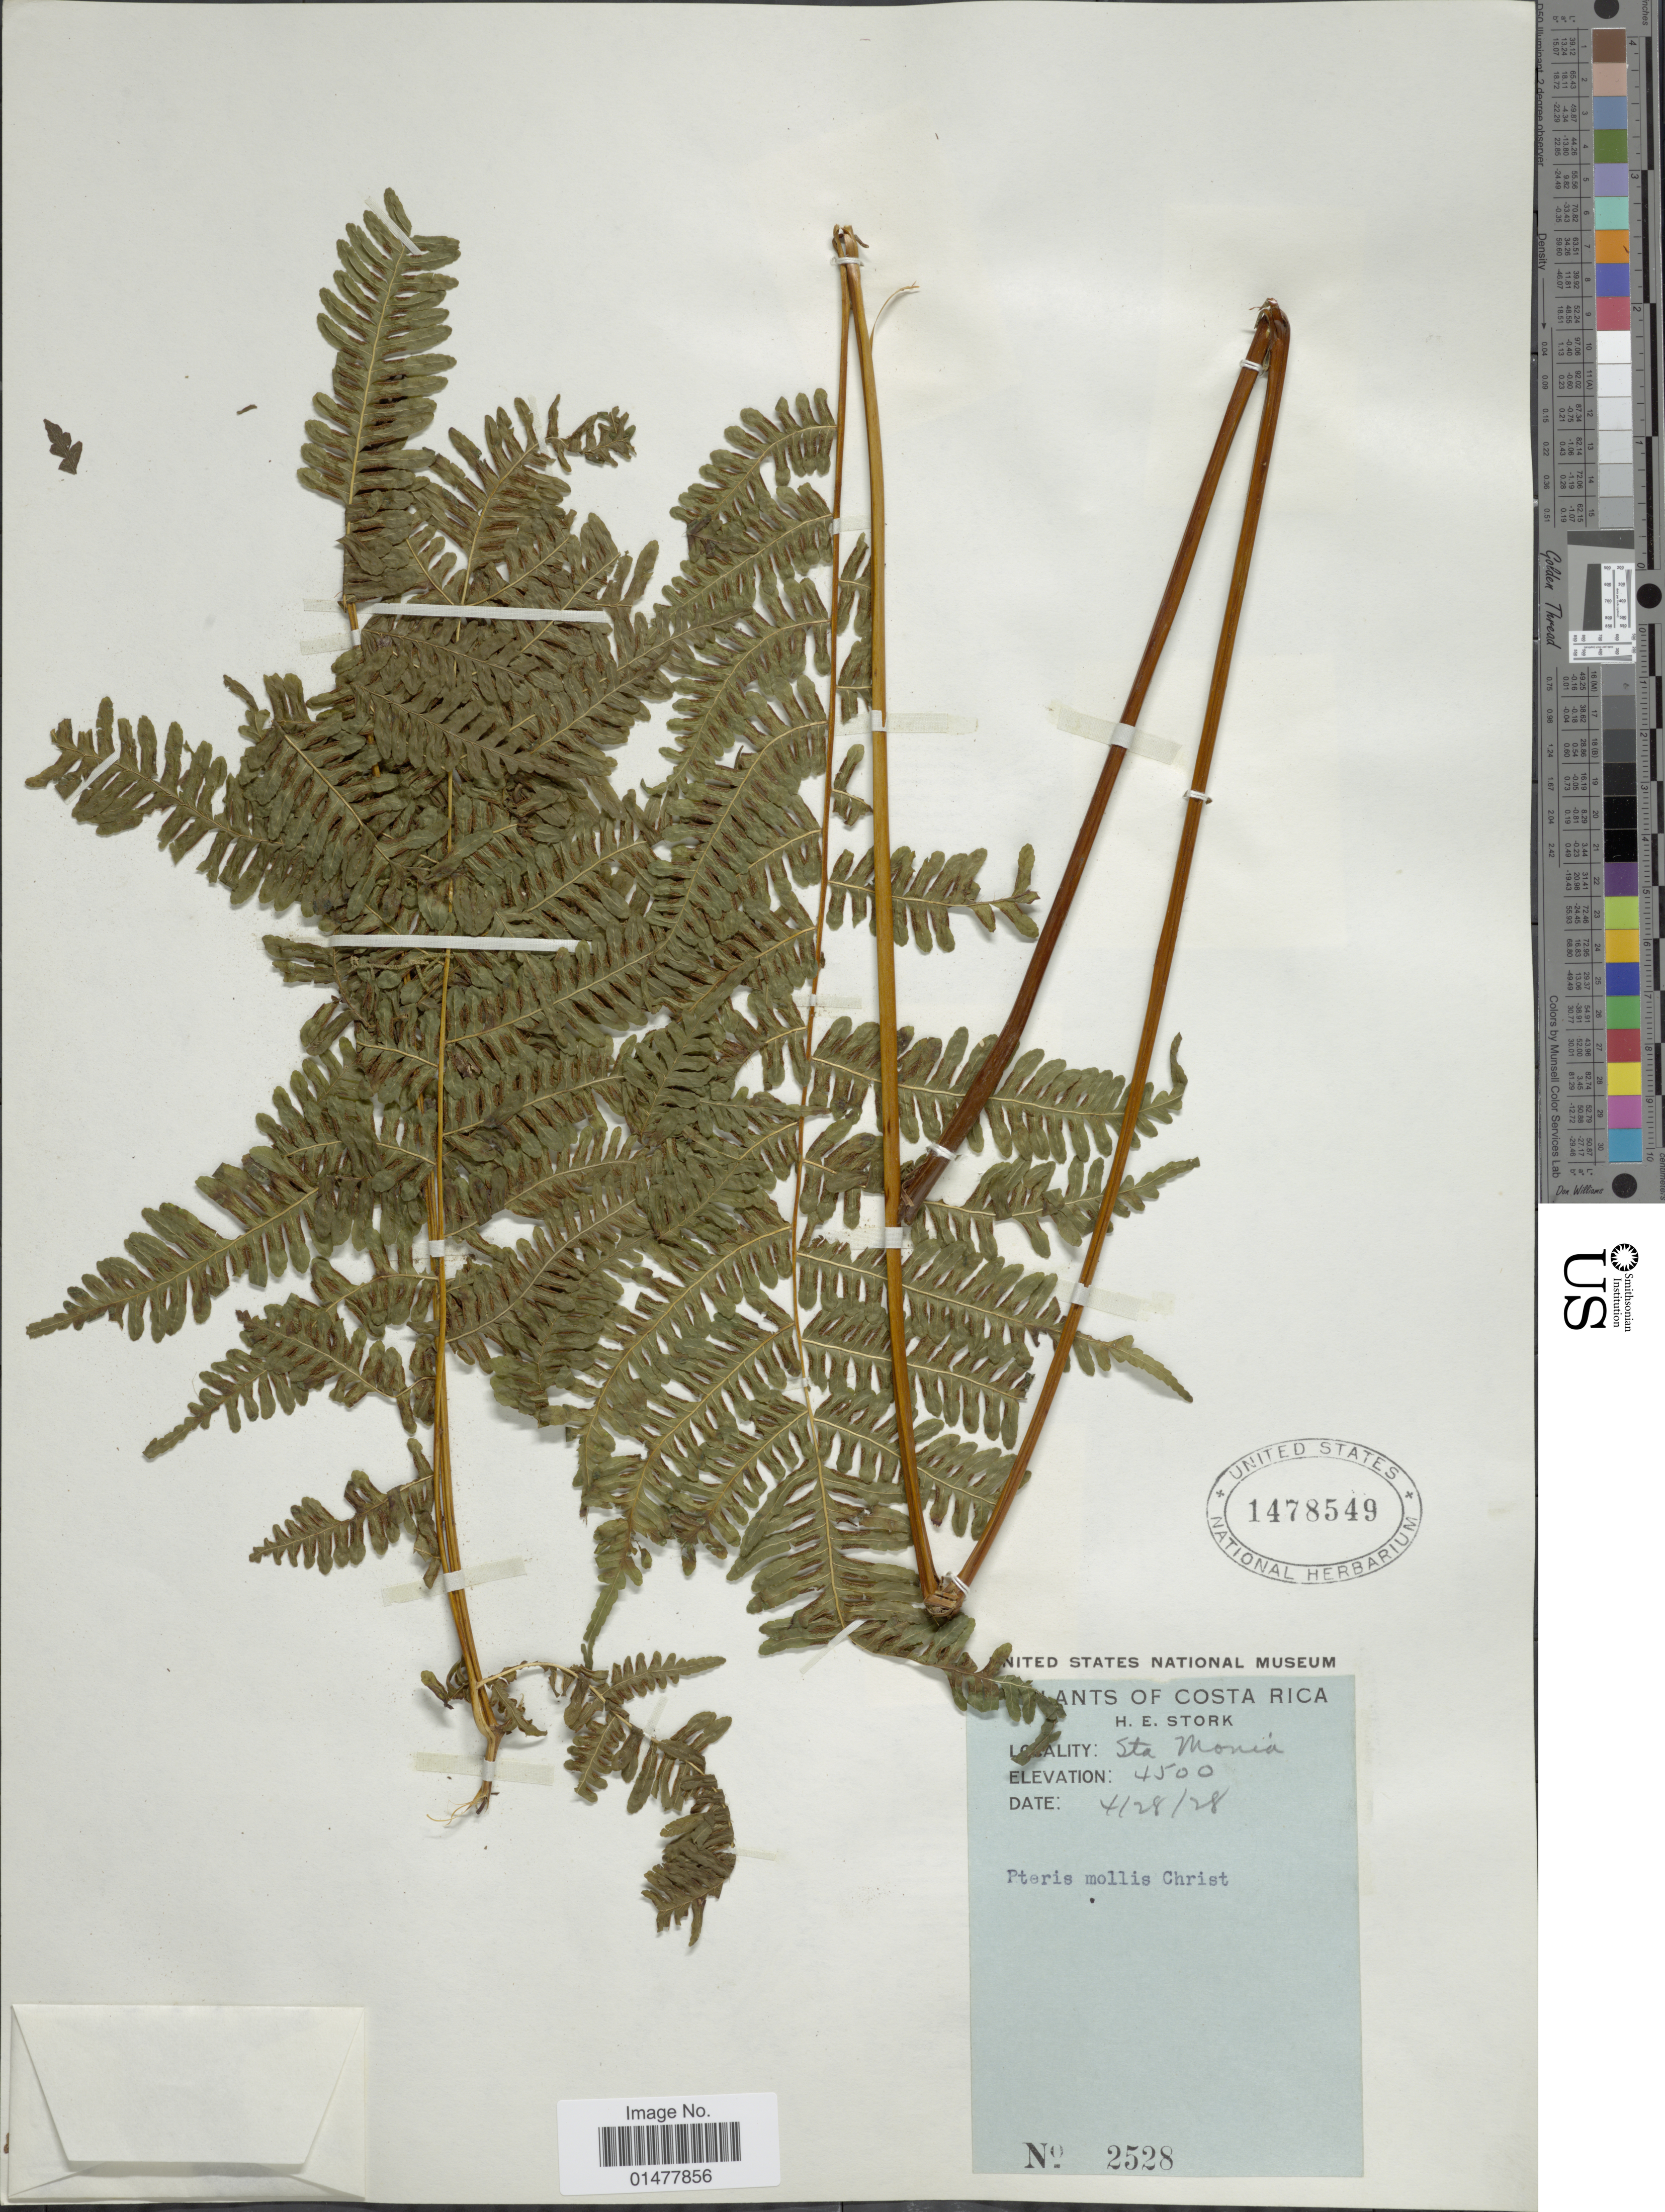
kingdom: Plantae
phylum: Tracheophyta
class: Polypodiopsida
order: Polypodiales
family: Pteridaceae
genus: Pteris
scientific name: Pteris muricella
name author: Fée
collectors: H. E. Stork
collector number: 2528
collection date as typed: Transcribed d/m/y: 28/4/28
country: Costa Rica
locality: Plants of Costa Rica, Sta Monia.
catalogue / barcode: US 1478549